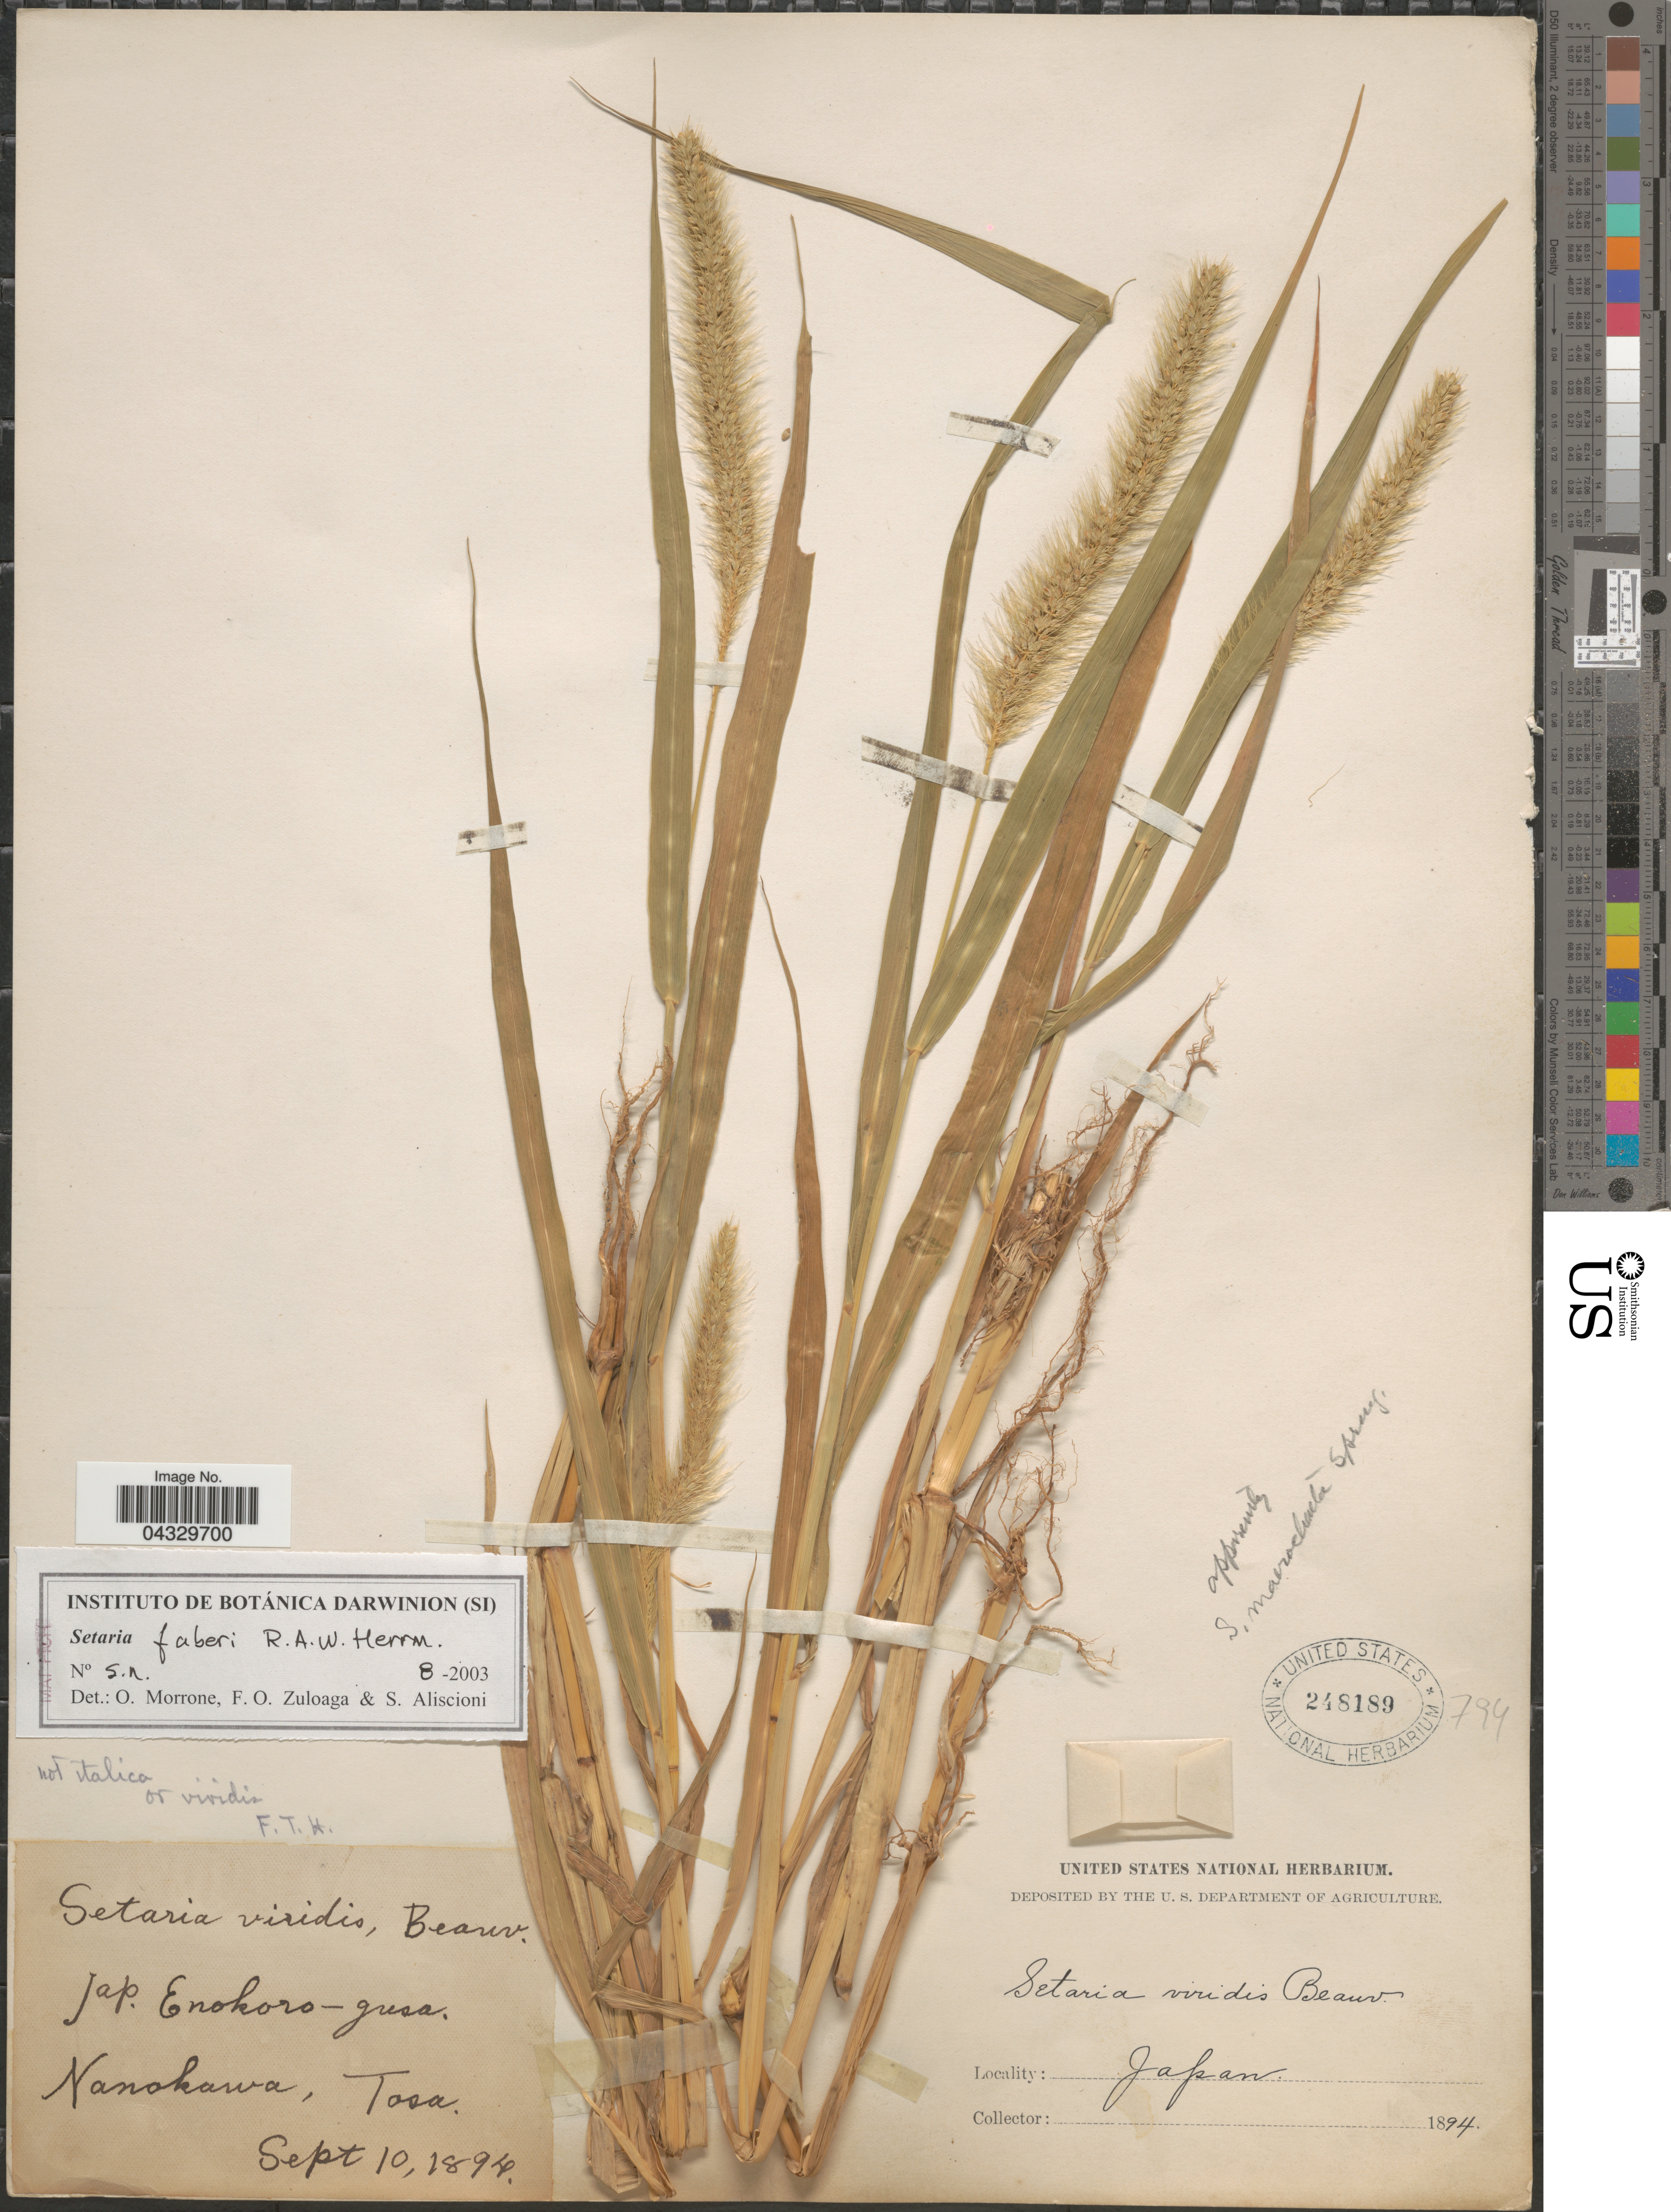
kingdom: Plantae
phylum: Tracheophyta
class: Liliopsida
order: Poales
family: Poaceae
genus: Setaria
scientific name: Setaria faberi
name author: R.A.W. Herrm.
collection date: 1894-09-10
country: Japan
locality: Nanokawa, Tosa.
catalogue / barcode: US 248189